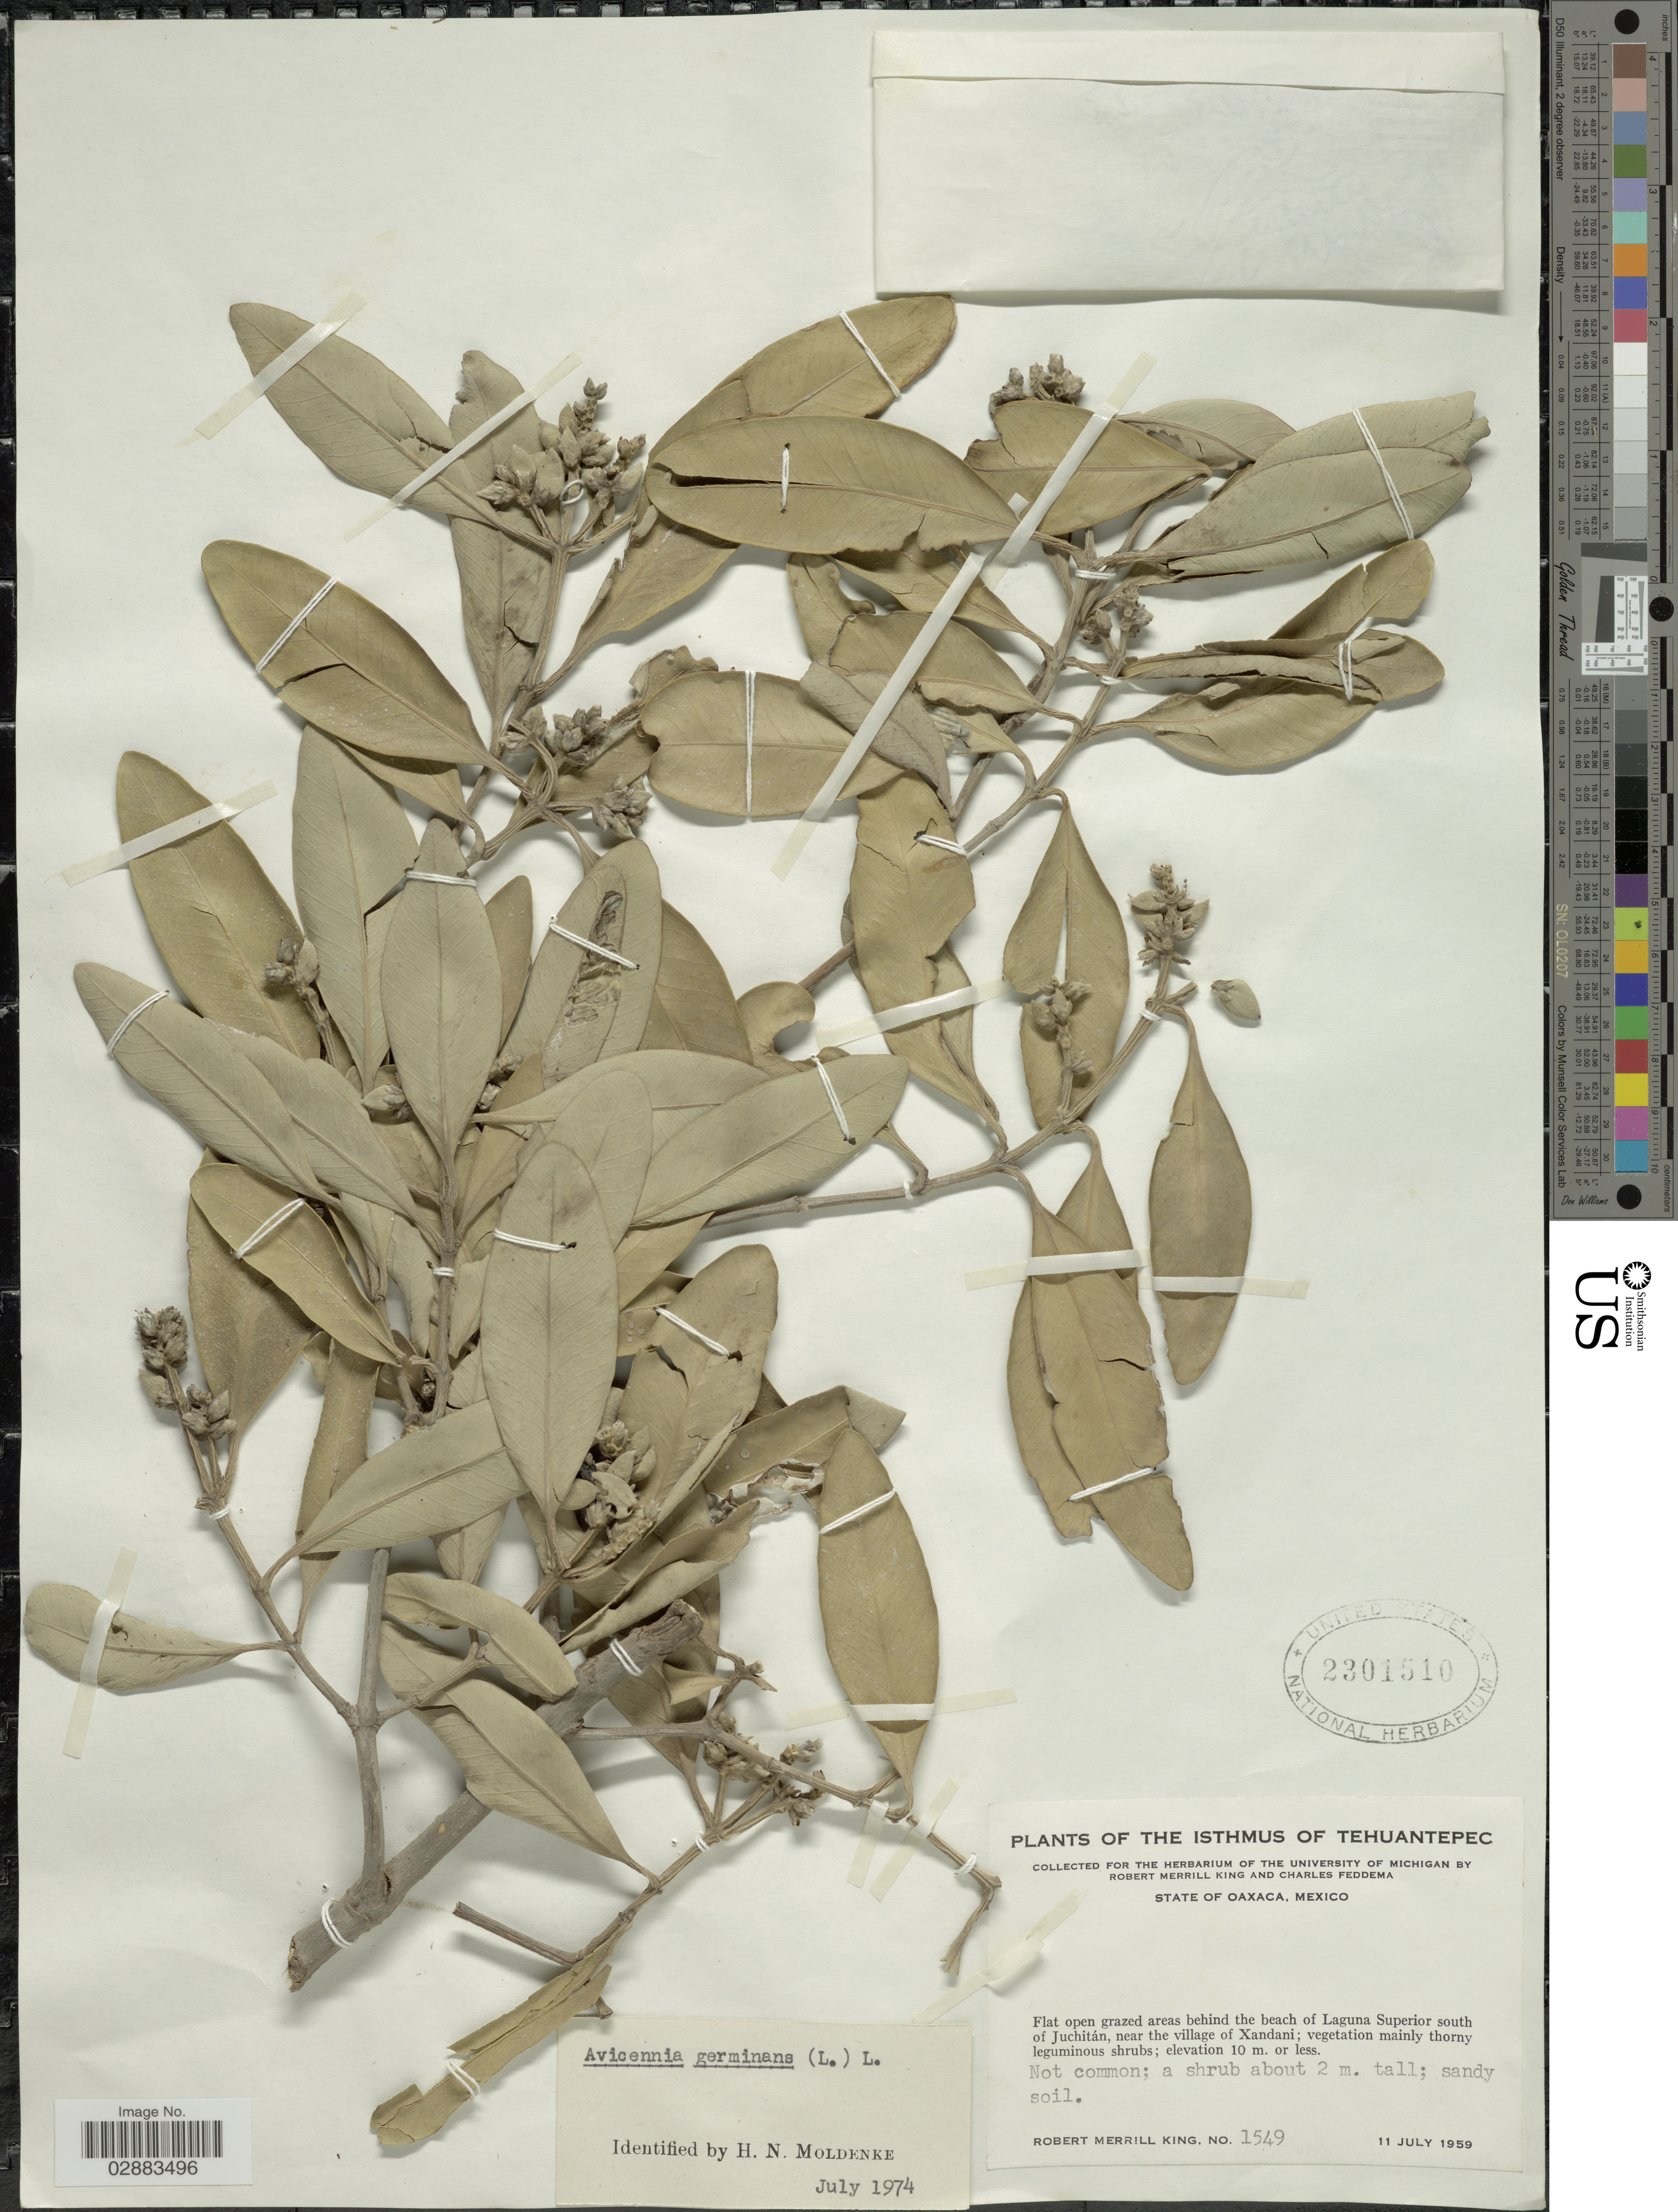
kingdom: Plantae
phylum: Tracheophyta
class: Magnoliopsida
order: Lamiales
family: Acanthaceae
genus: Avicennia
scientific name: Avicennia germinans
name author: (L.) L.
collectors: R. M. King & C. Feddema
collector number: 1549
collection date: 1959-07-11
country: Mexico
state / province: Oaxaca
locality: Isthmus of Tehuantepec. Flat open grazed areas behind the beach of Laguna Superior south of Juchitán, near the village of Xandani.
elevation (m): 10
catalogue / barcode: US 2301510